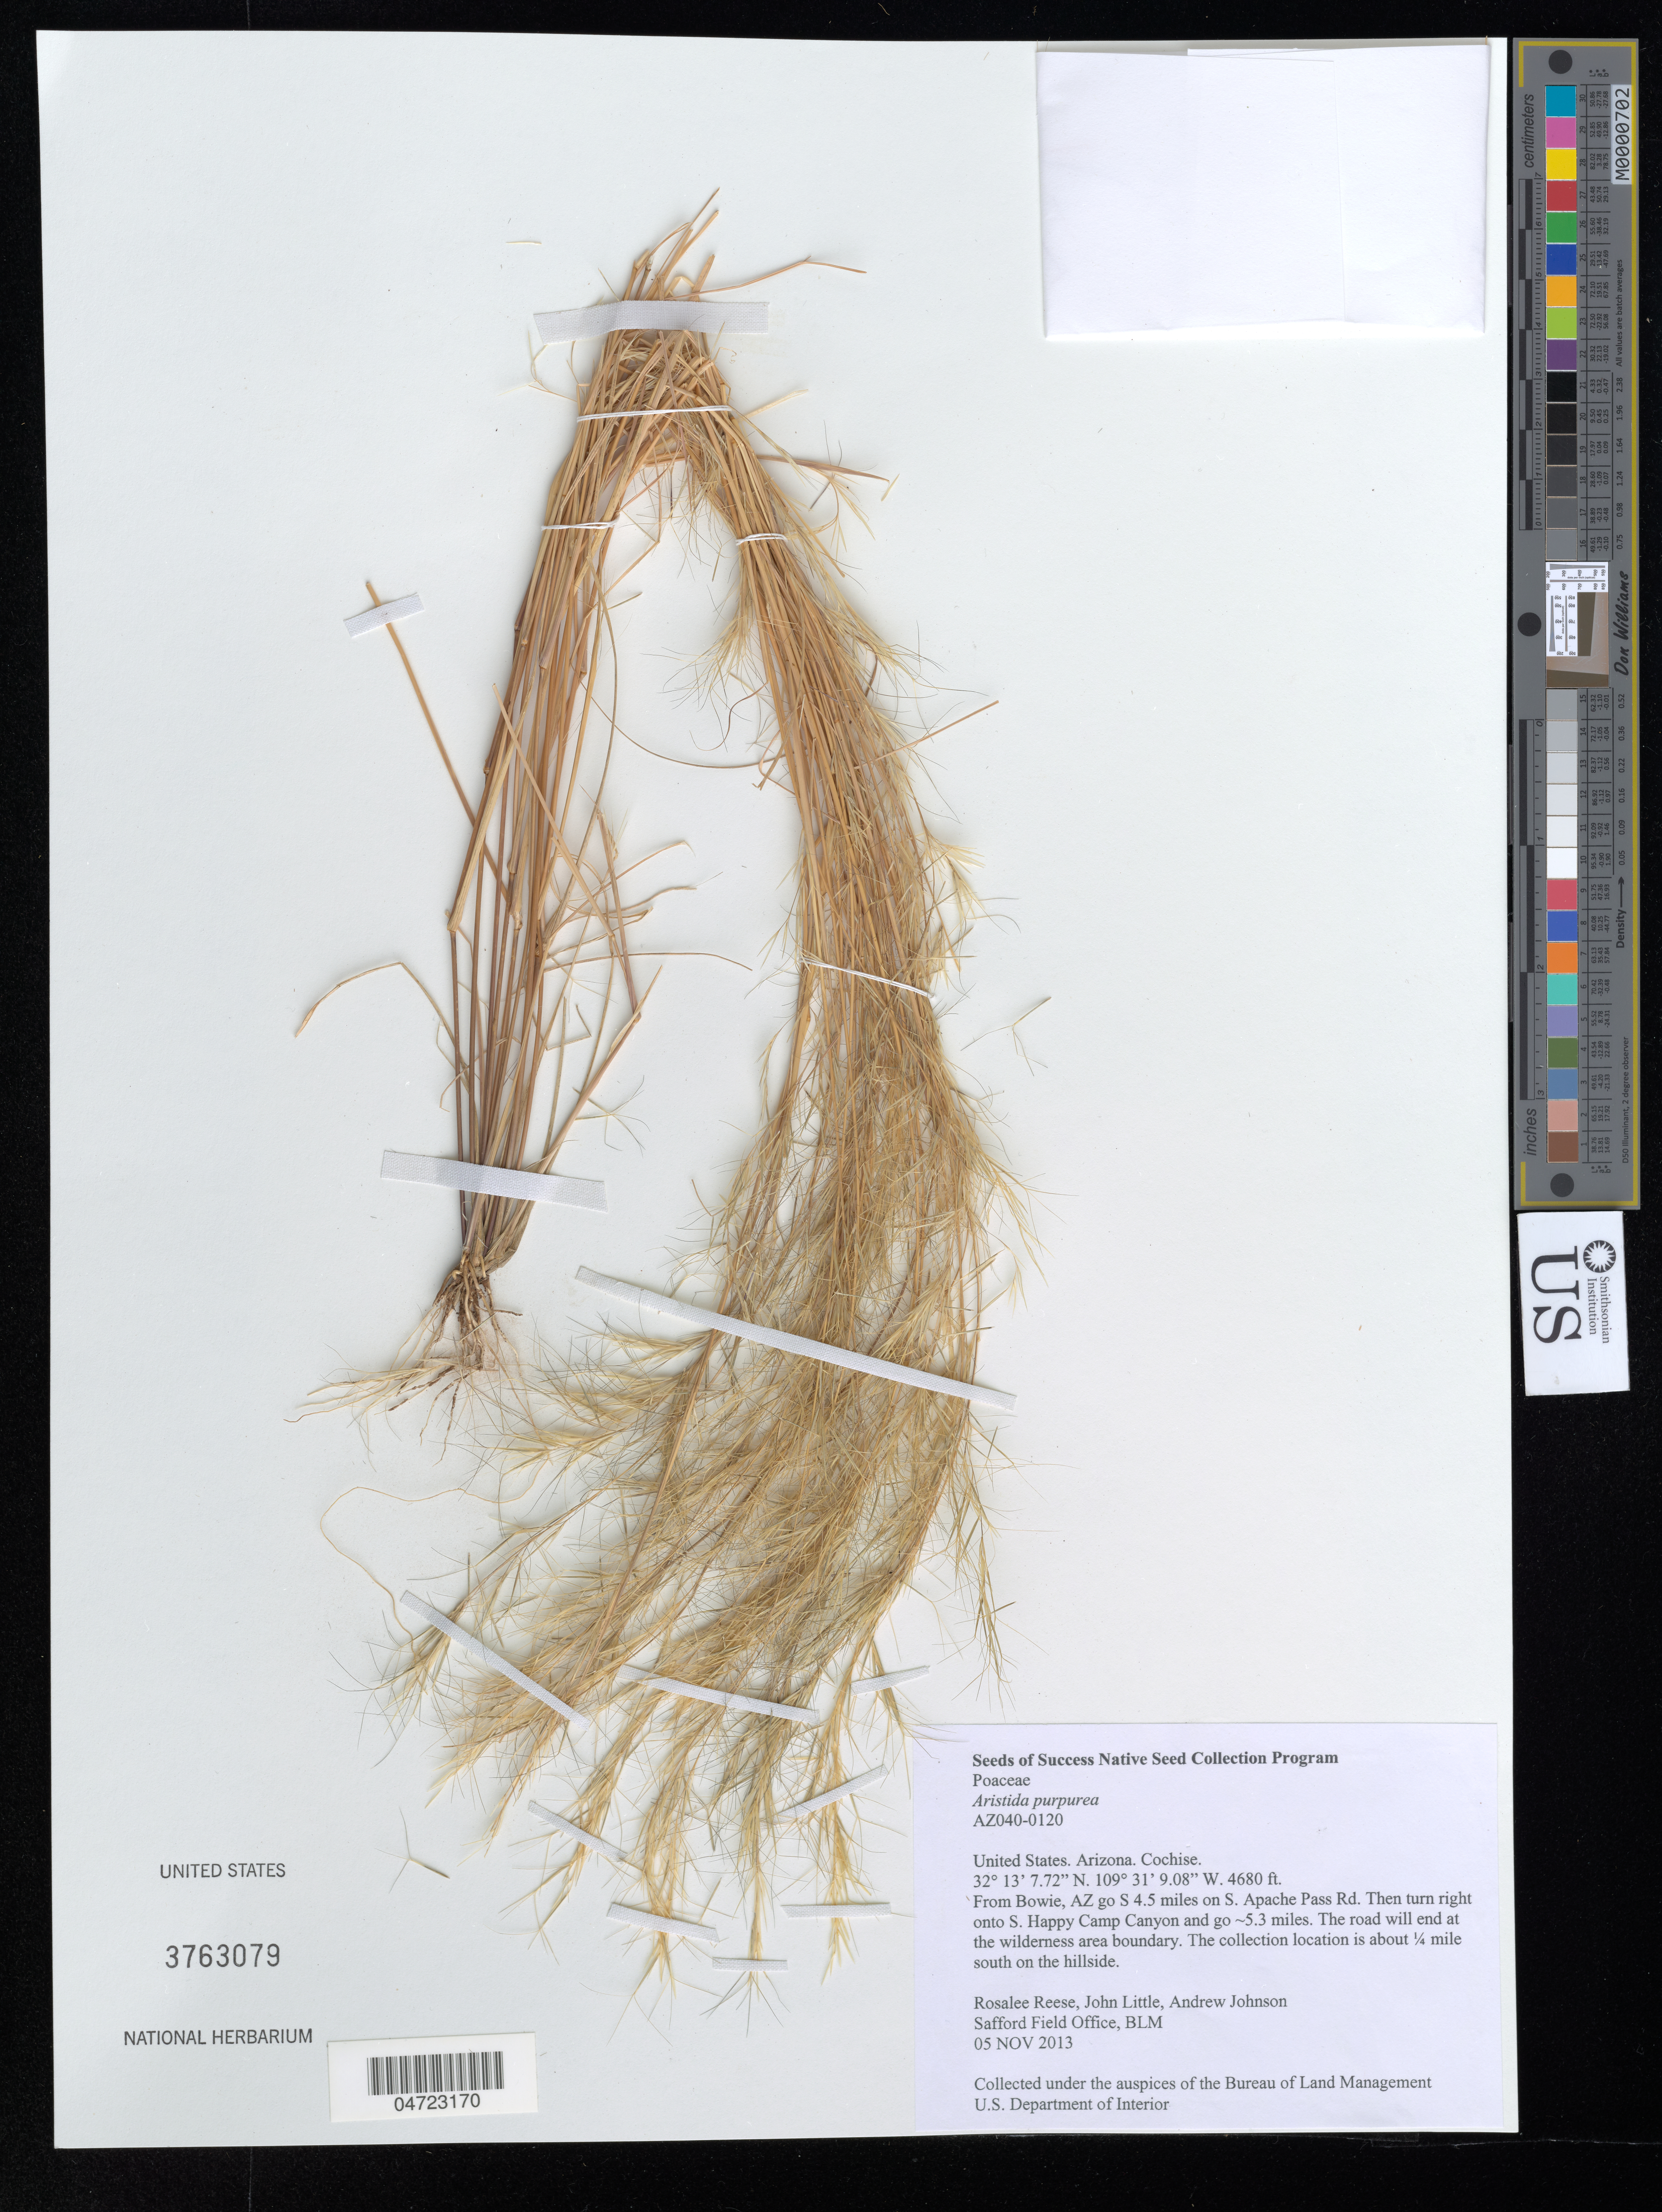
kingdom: Plantae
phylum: Tracheophyta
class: Liliopsida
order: Poales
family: Poaceae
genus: Aristida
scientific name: Aristida purpurea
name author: Nutt.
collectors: R. Reese, J. Little & A. Johnson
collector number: AZ040-0120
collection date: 2013-11-05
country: United States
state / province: Arizona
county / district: Cochise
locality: Cochise. From Bowie, AZ go S 4.5 miles on S. Apache Pass Rd. Then turn right onto S. Happy Camp Canyon and go ~5.3 miles. The road will end at the wilderness area boundary. The collection location is about ¼ mile south on the hillside.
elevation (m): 1426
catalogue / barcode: US 3763079